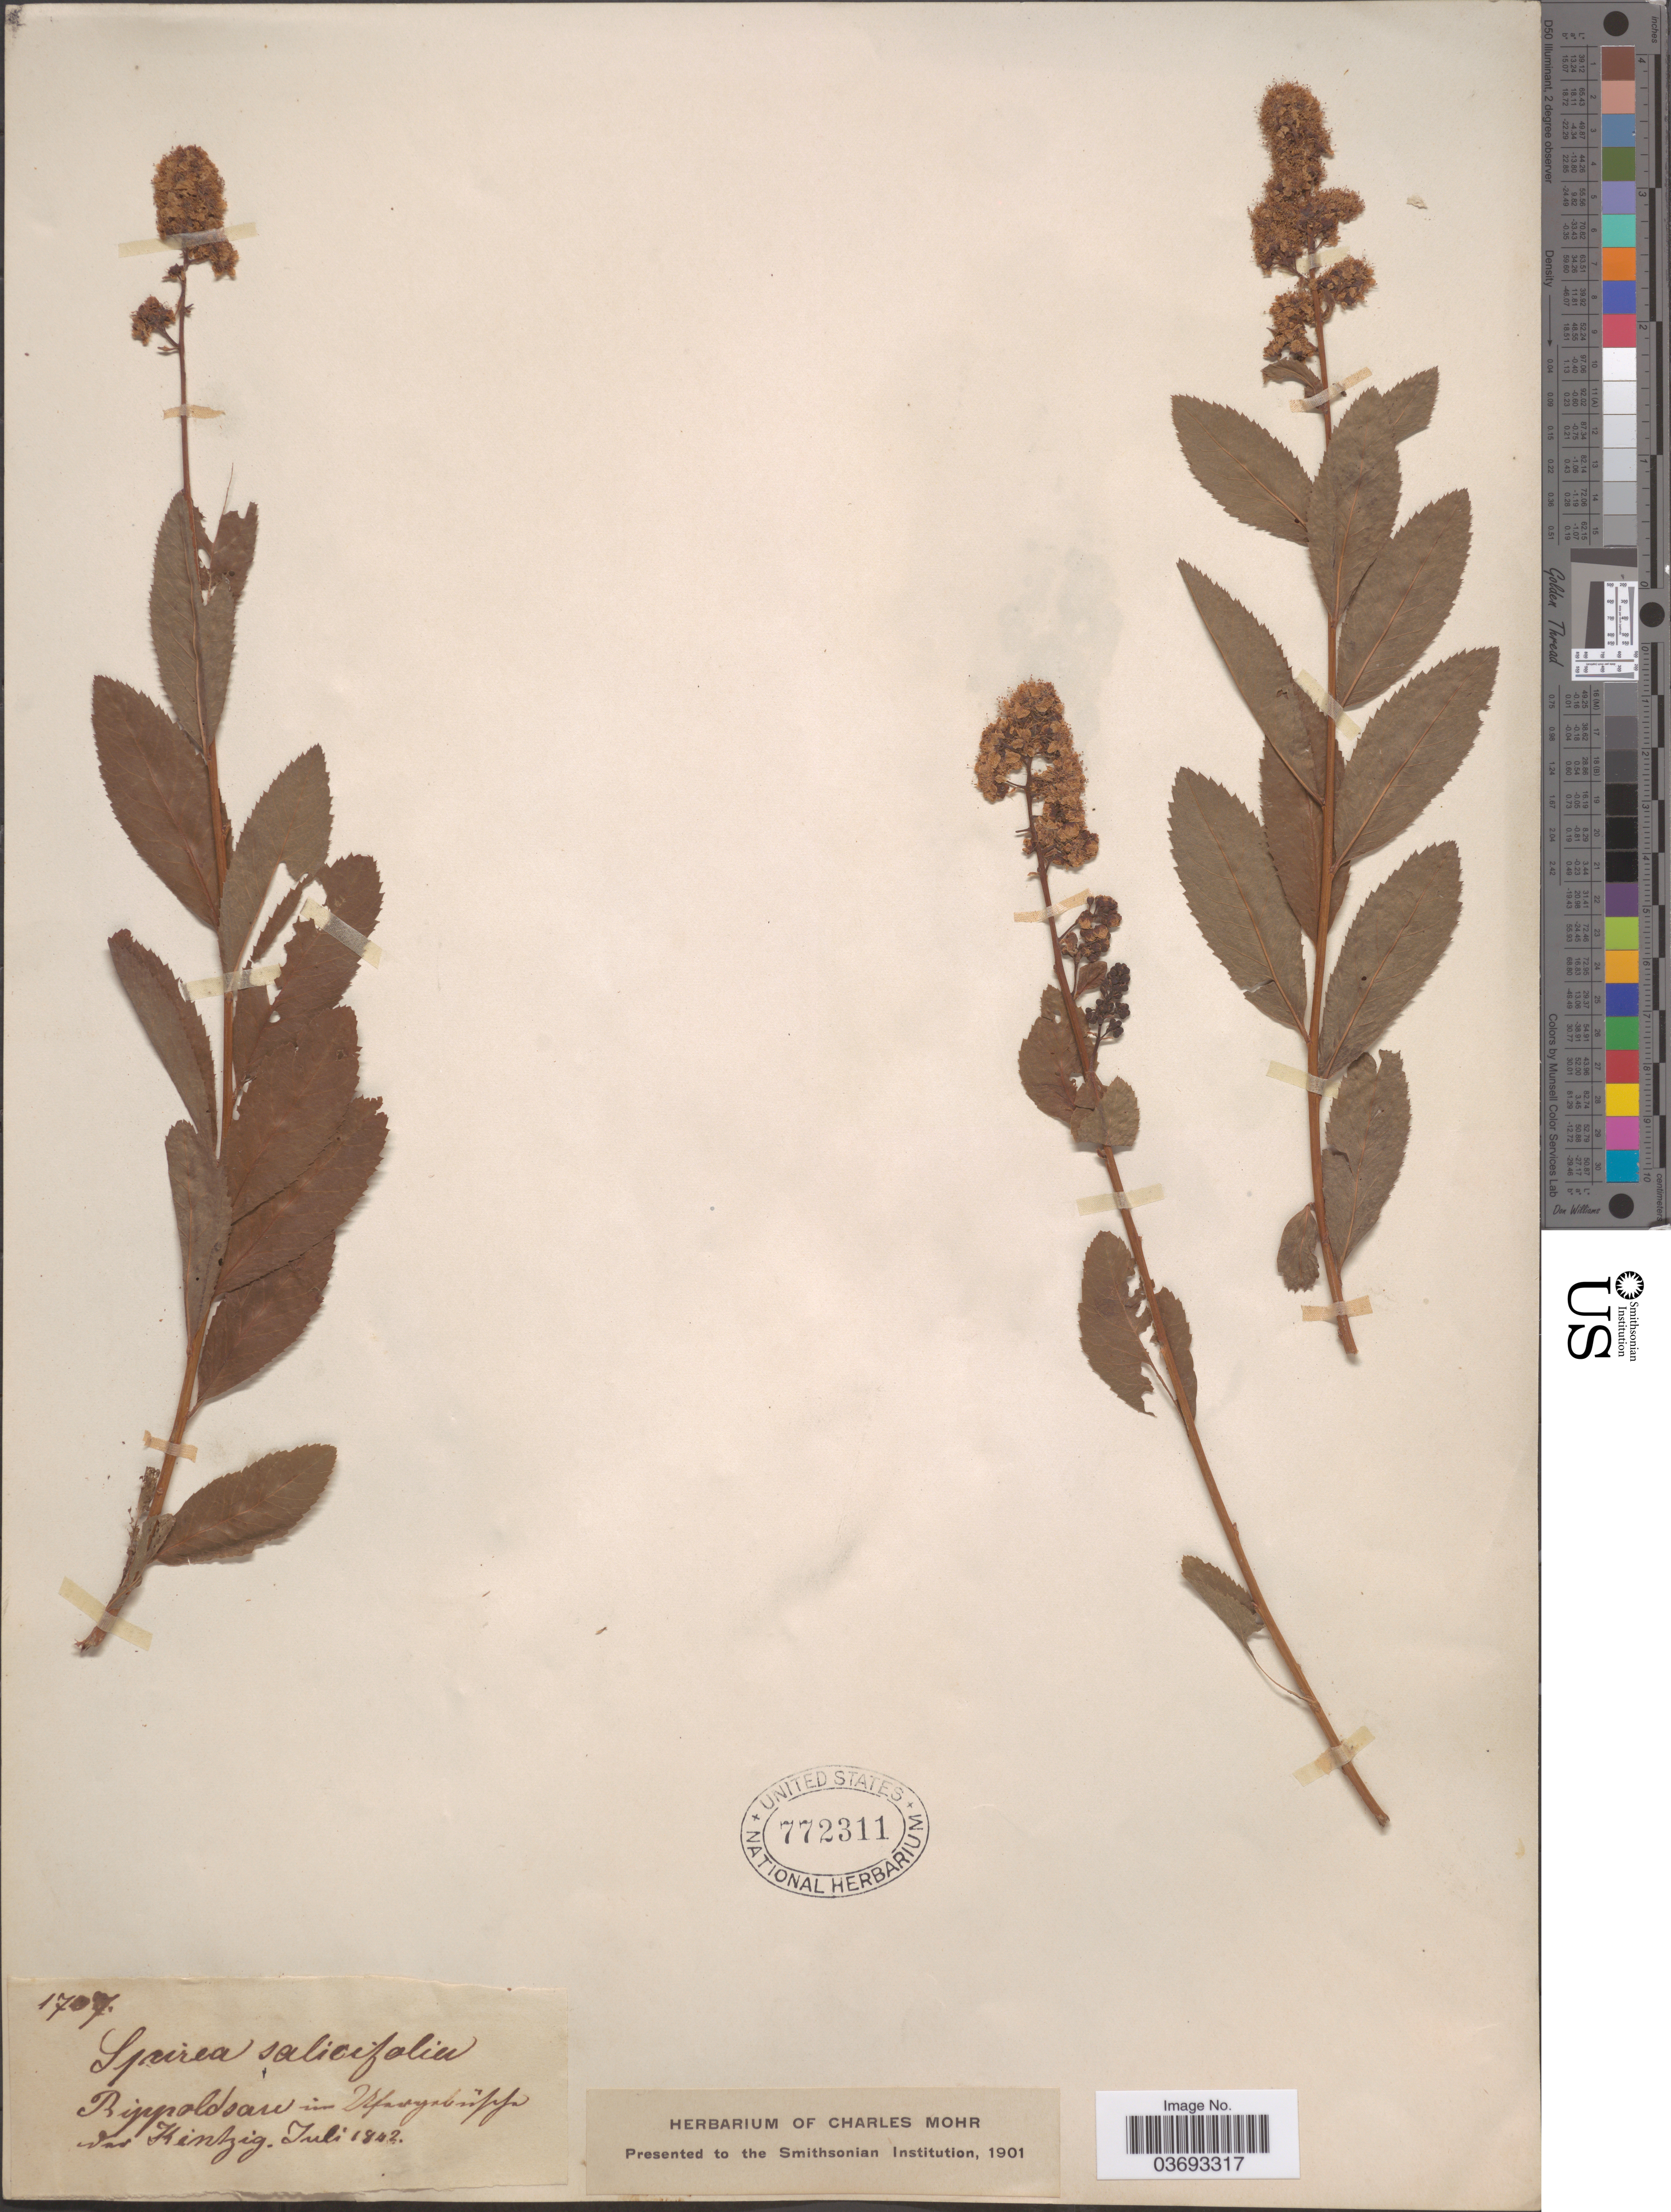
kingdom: Plantae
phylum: Tracheophyta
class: Magnoliopsida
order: Rosales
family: Rosaceae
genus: Spiraea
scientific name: Spiraea salicifolia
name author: L.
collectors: ex herb. Charles Mohr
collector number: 1707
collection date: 1842-07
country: Germany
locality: Rippaldsan im Vrpanybüff der Kintzig. [interpreted]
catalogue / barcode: US 772311